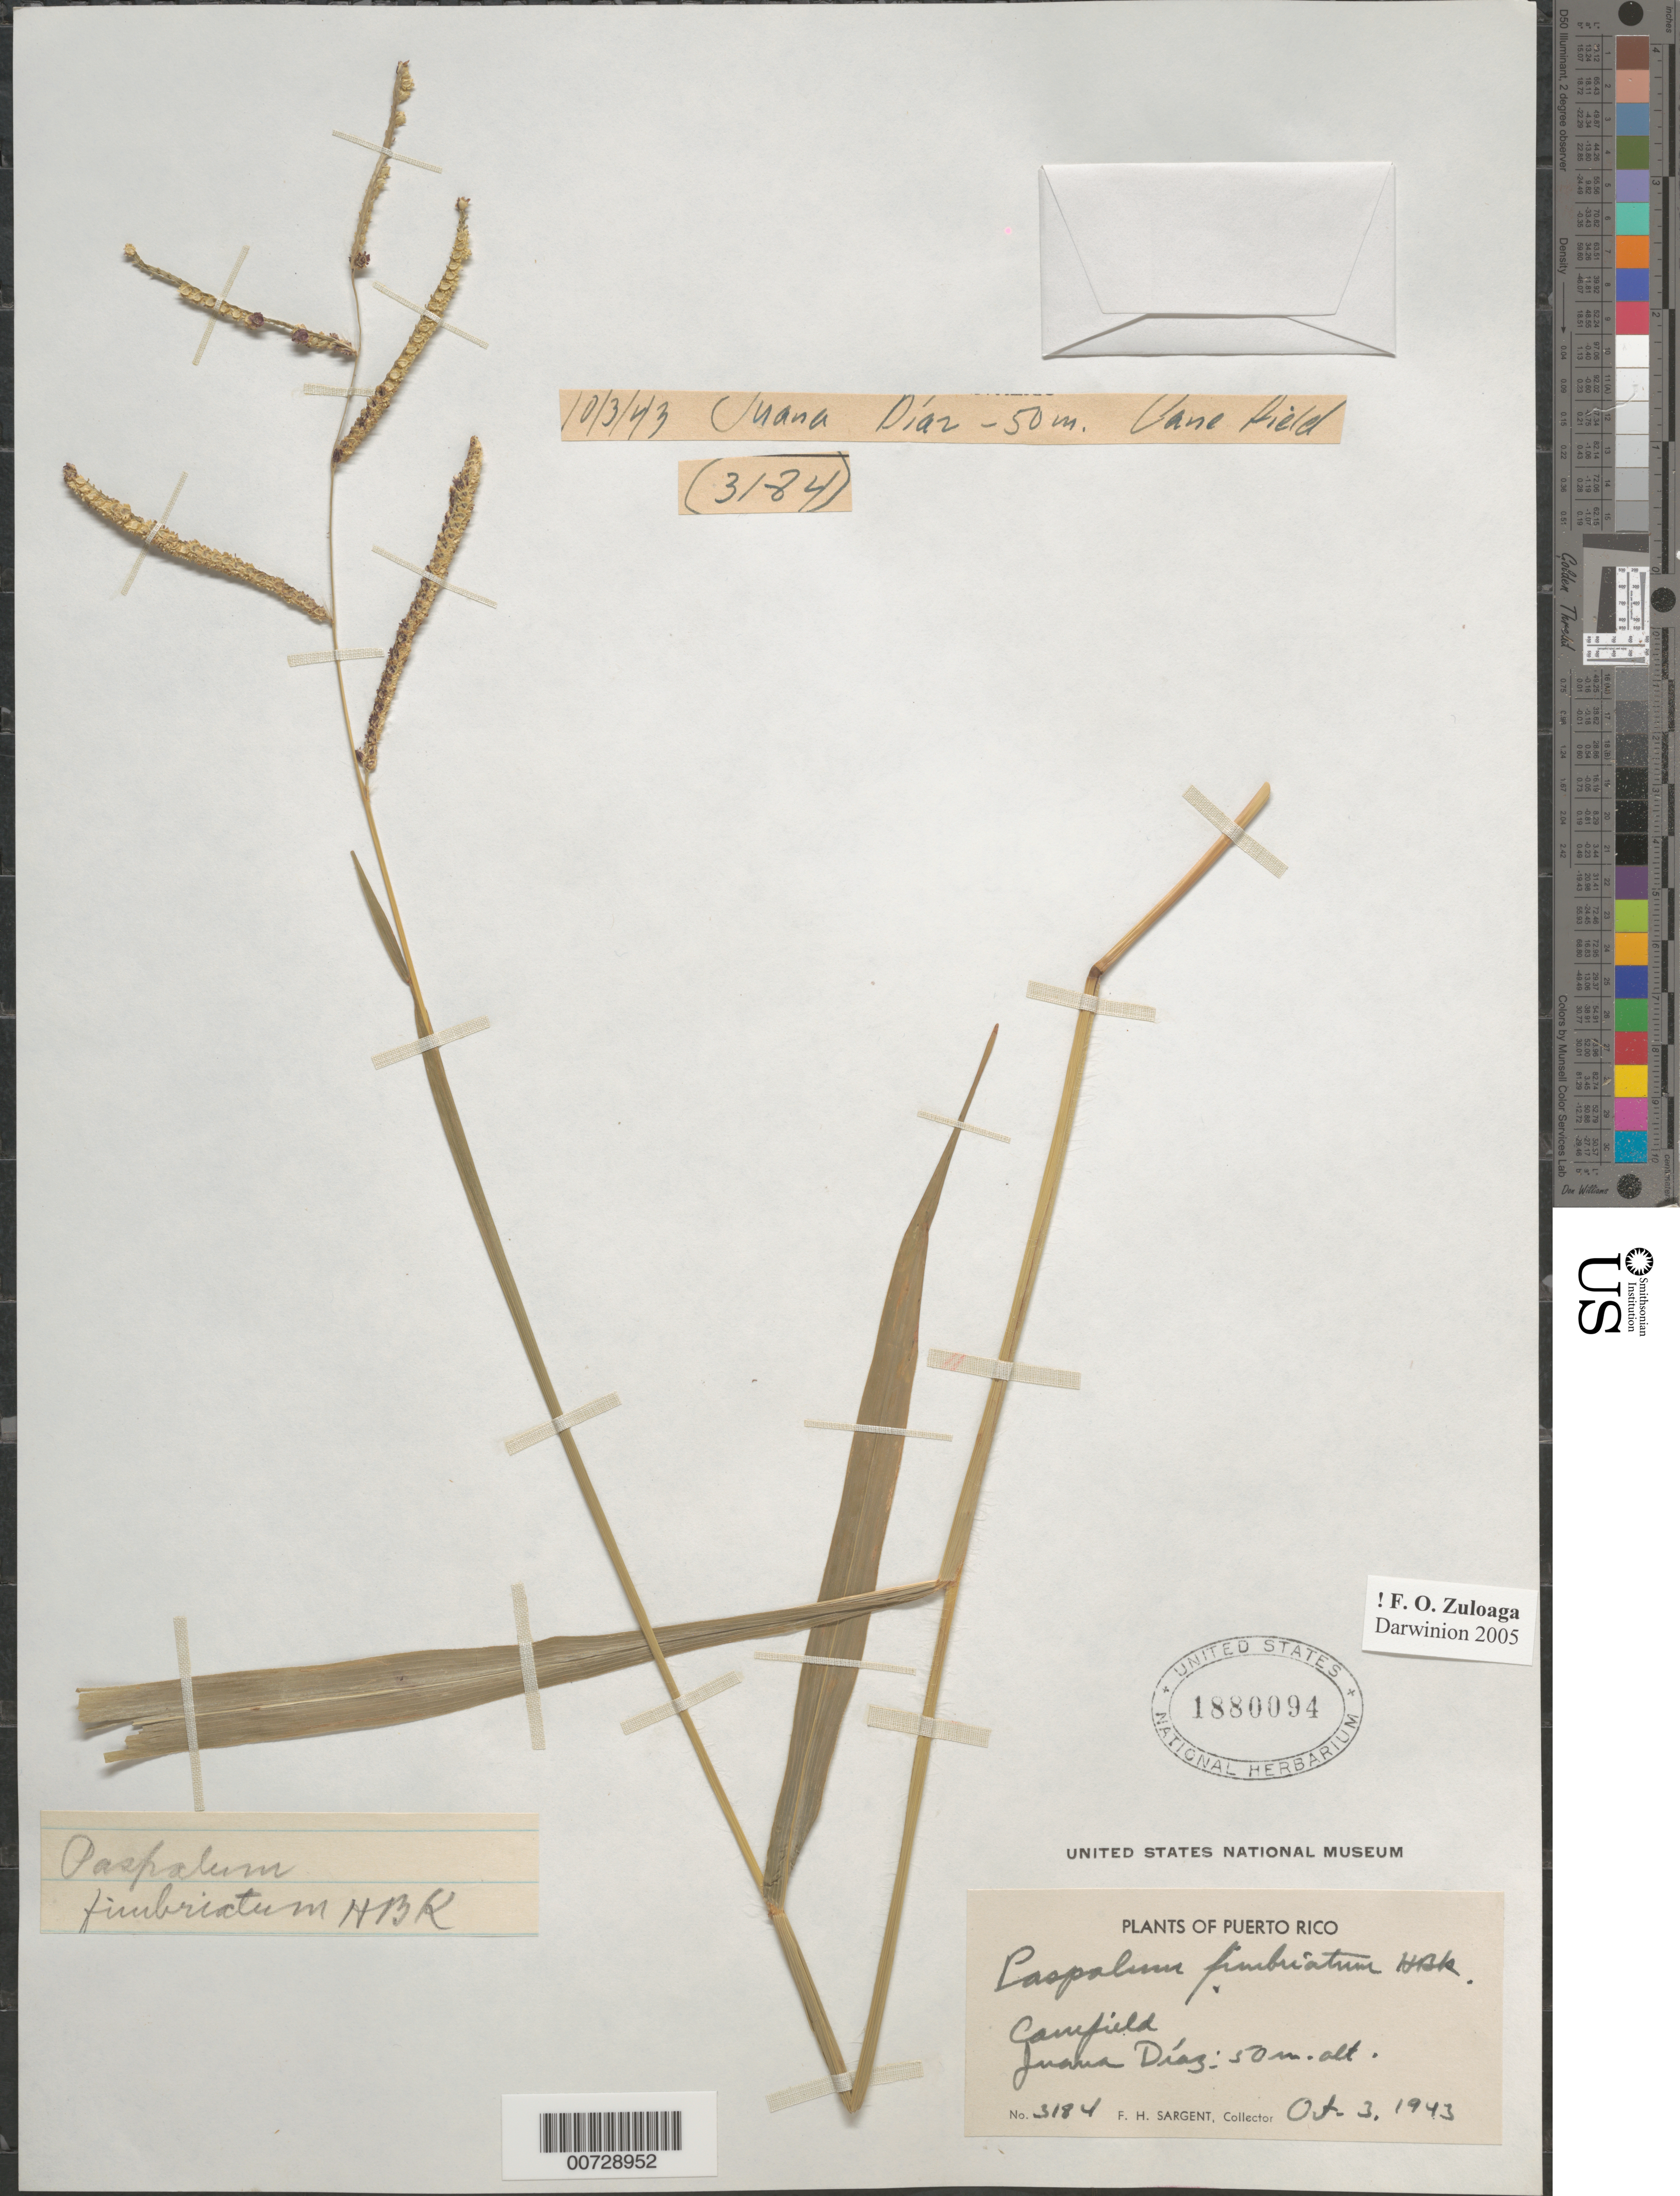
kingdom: Plantae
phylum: Tracheophyta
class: Liliopsida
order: Poales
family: Poaceae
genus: Paspalum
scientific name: Paspalum fimbriatum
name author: Kunth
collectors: F. H. Sargent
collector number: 3184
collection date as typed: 03 Oct 1943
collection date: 1943-10-03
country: Puerto Rico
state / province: Juana Díaz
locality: Juana Diaz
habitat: Canefield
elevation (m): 50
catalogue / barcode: US 1880094